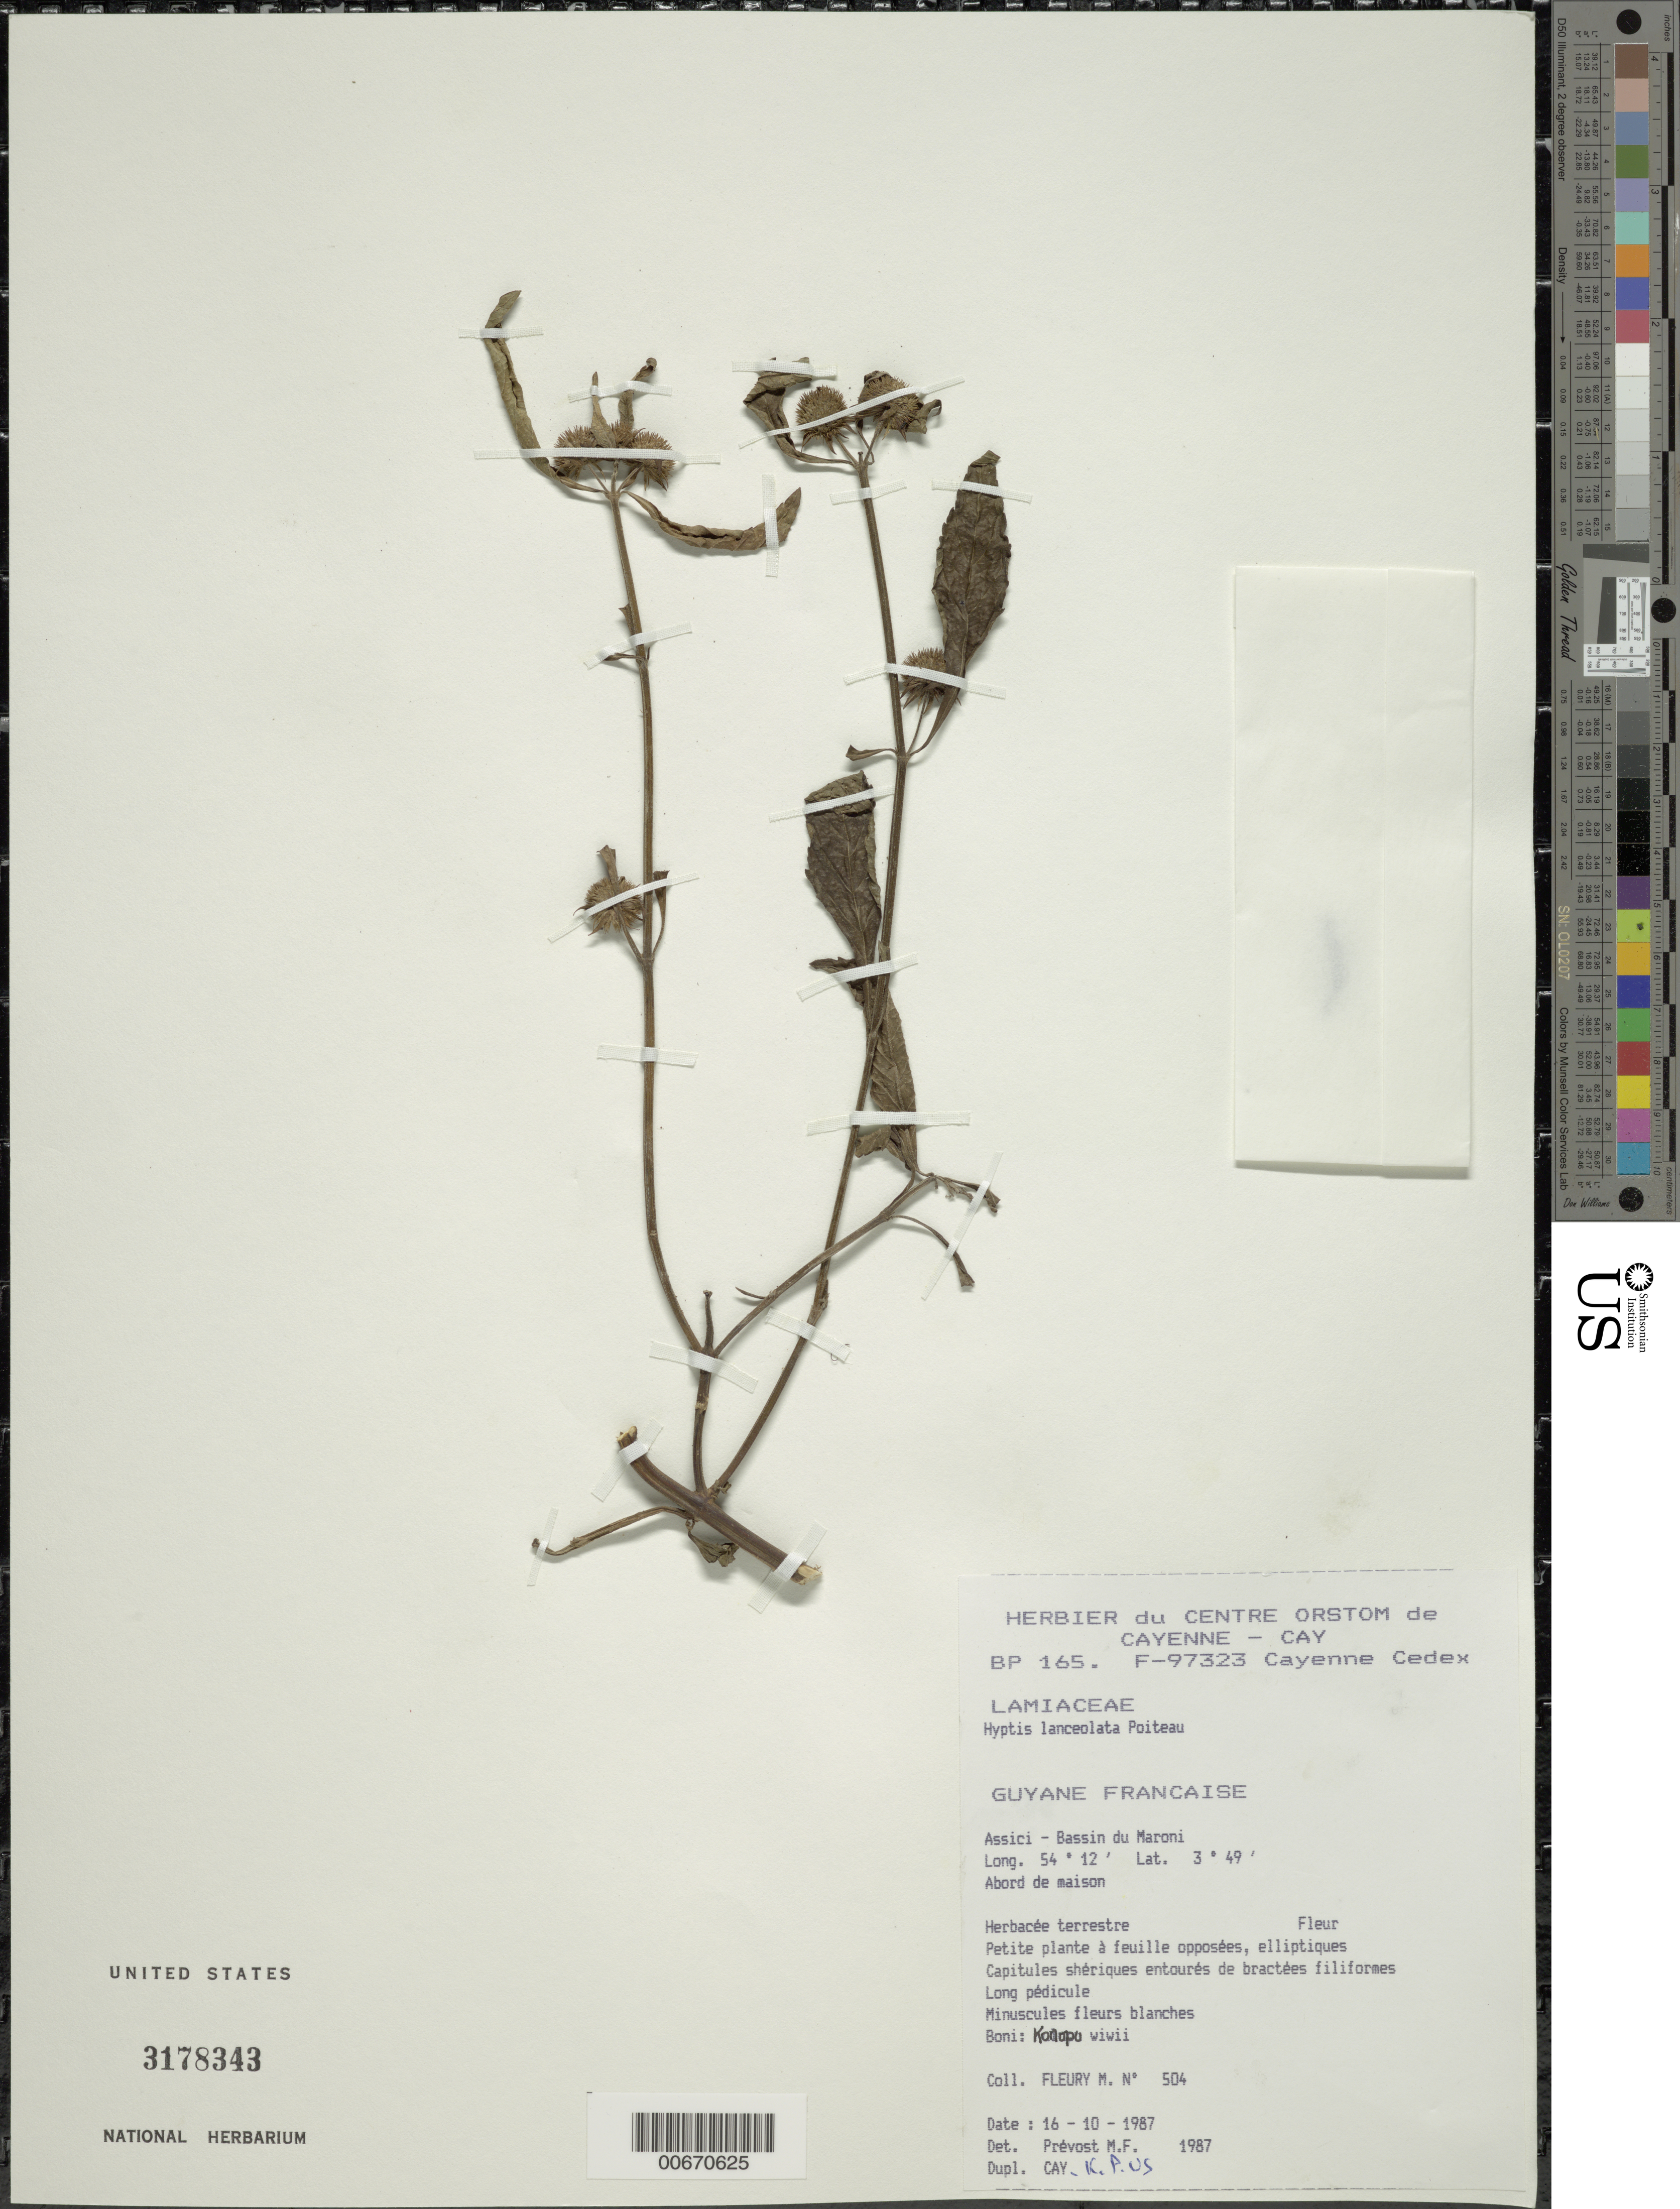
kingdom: Plantae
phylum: Tracheophyta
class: Magnoliopsida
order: Lamiales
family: Lamiaceae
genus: Hyptis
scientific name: Hyptis lanceolata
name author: Poir.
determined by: Prévost, M.-F.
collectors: M. Fleury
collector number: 504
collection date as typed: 16-Oct-87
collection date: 1987-10-16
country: French Guiana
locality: Assici, Bassin du Maroni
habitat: Near house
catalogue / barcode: US 3178343